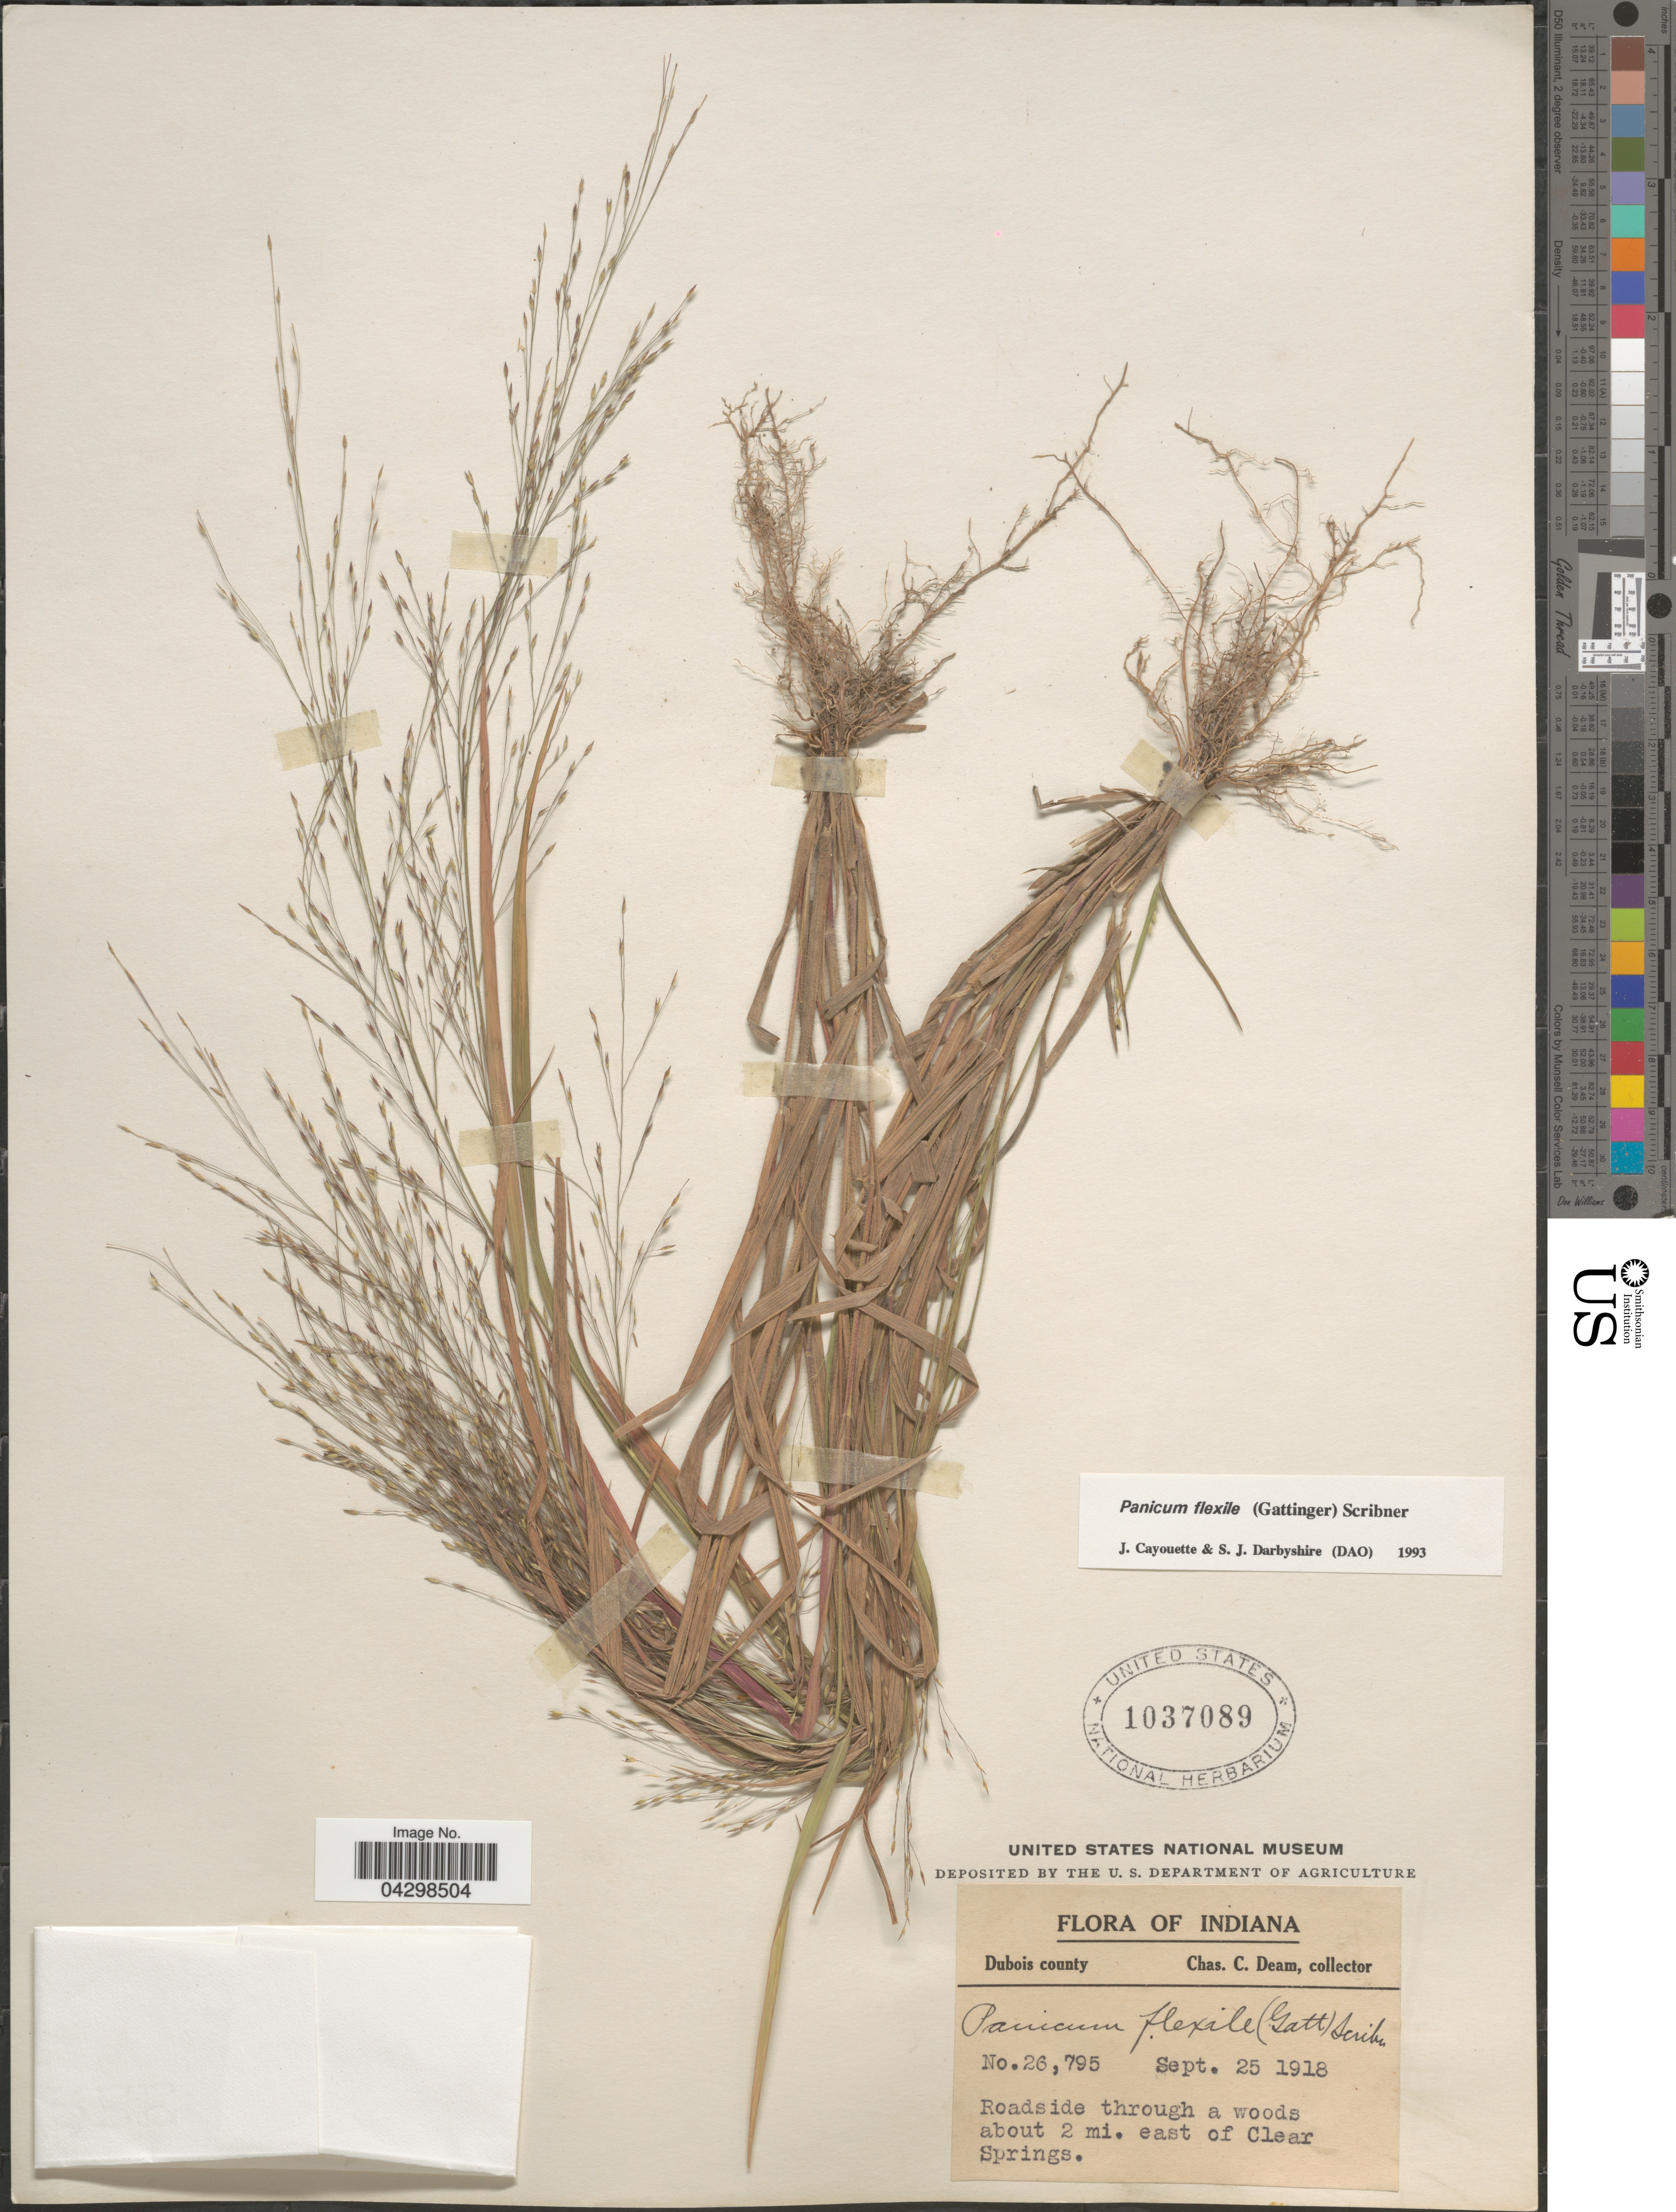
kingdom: Plantae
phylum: Tracheophyta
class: Liliopsida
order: Poales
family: Poaceae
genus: Panicum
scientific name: Panicum flexile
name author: (Gatt.) Scribn.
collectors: C. C. Deam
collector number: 26795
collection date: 1918-09-25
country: United States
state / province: Indiana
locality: Dubois county. Roadside through a woods about 2 mi. east of Clear Springs.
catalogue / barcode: US 1037089